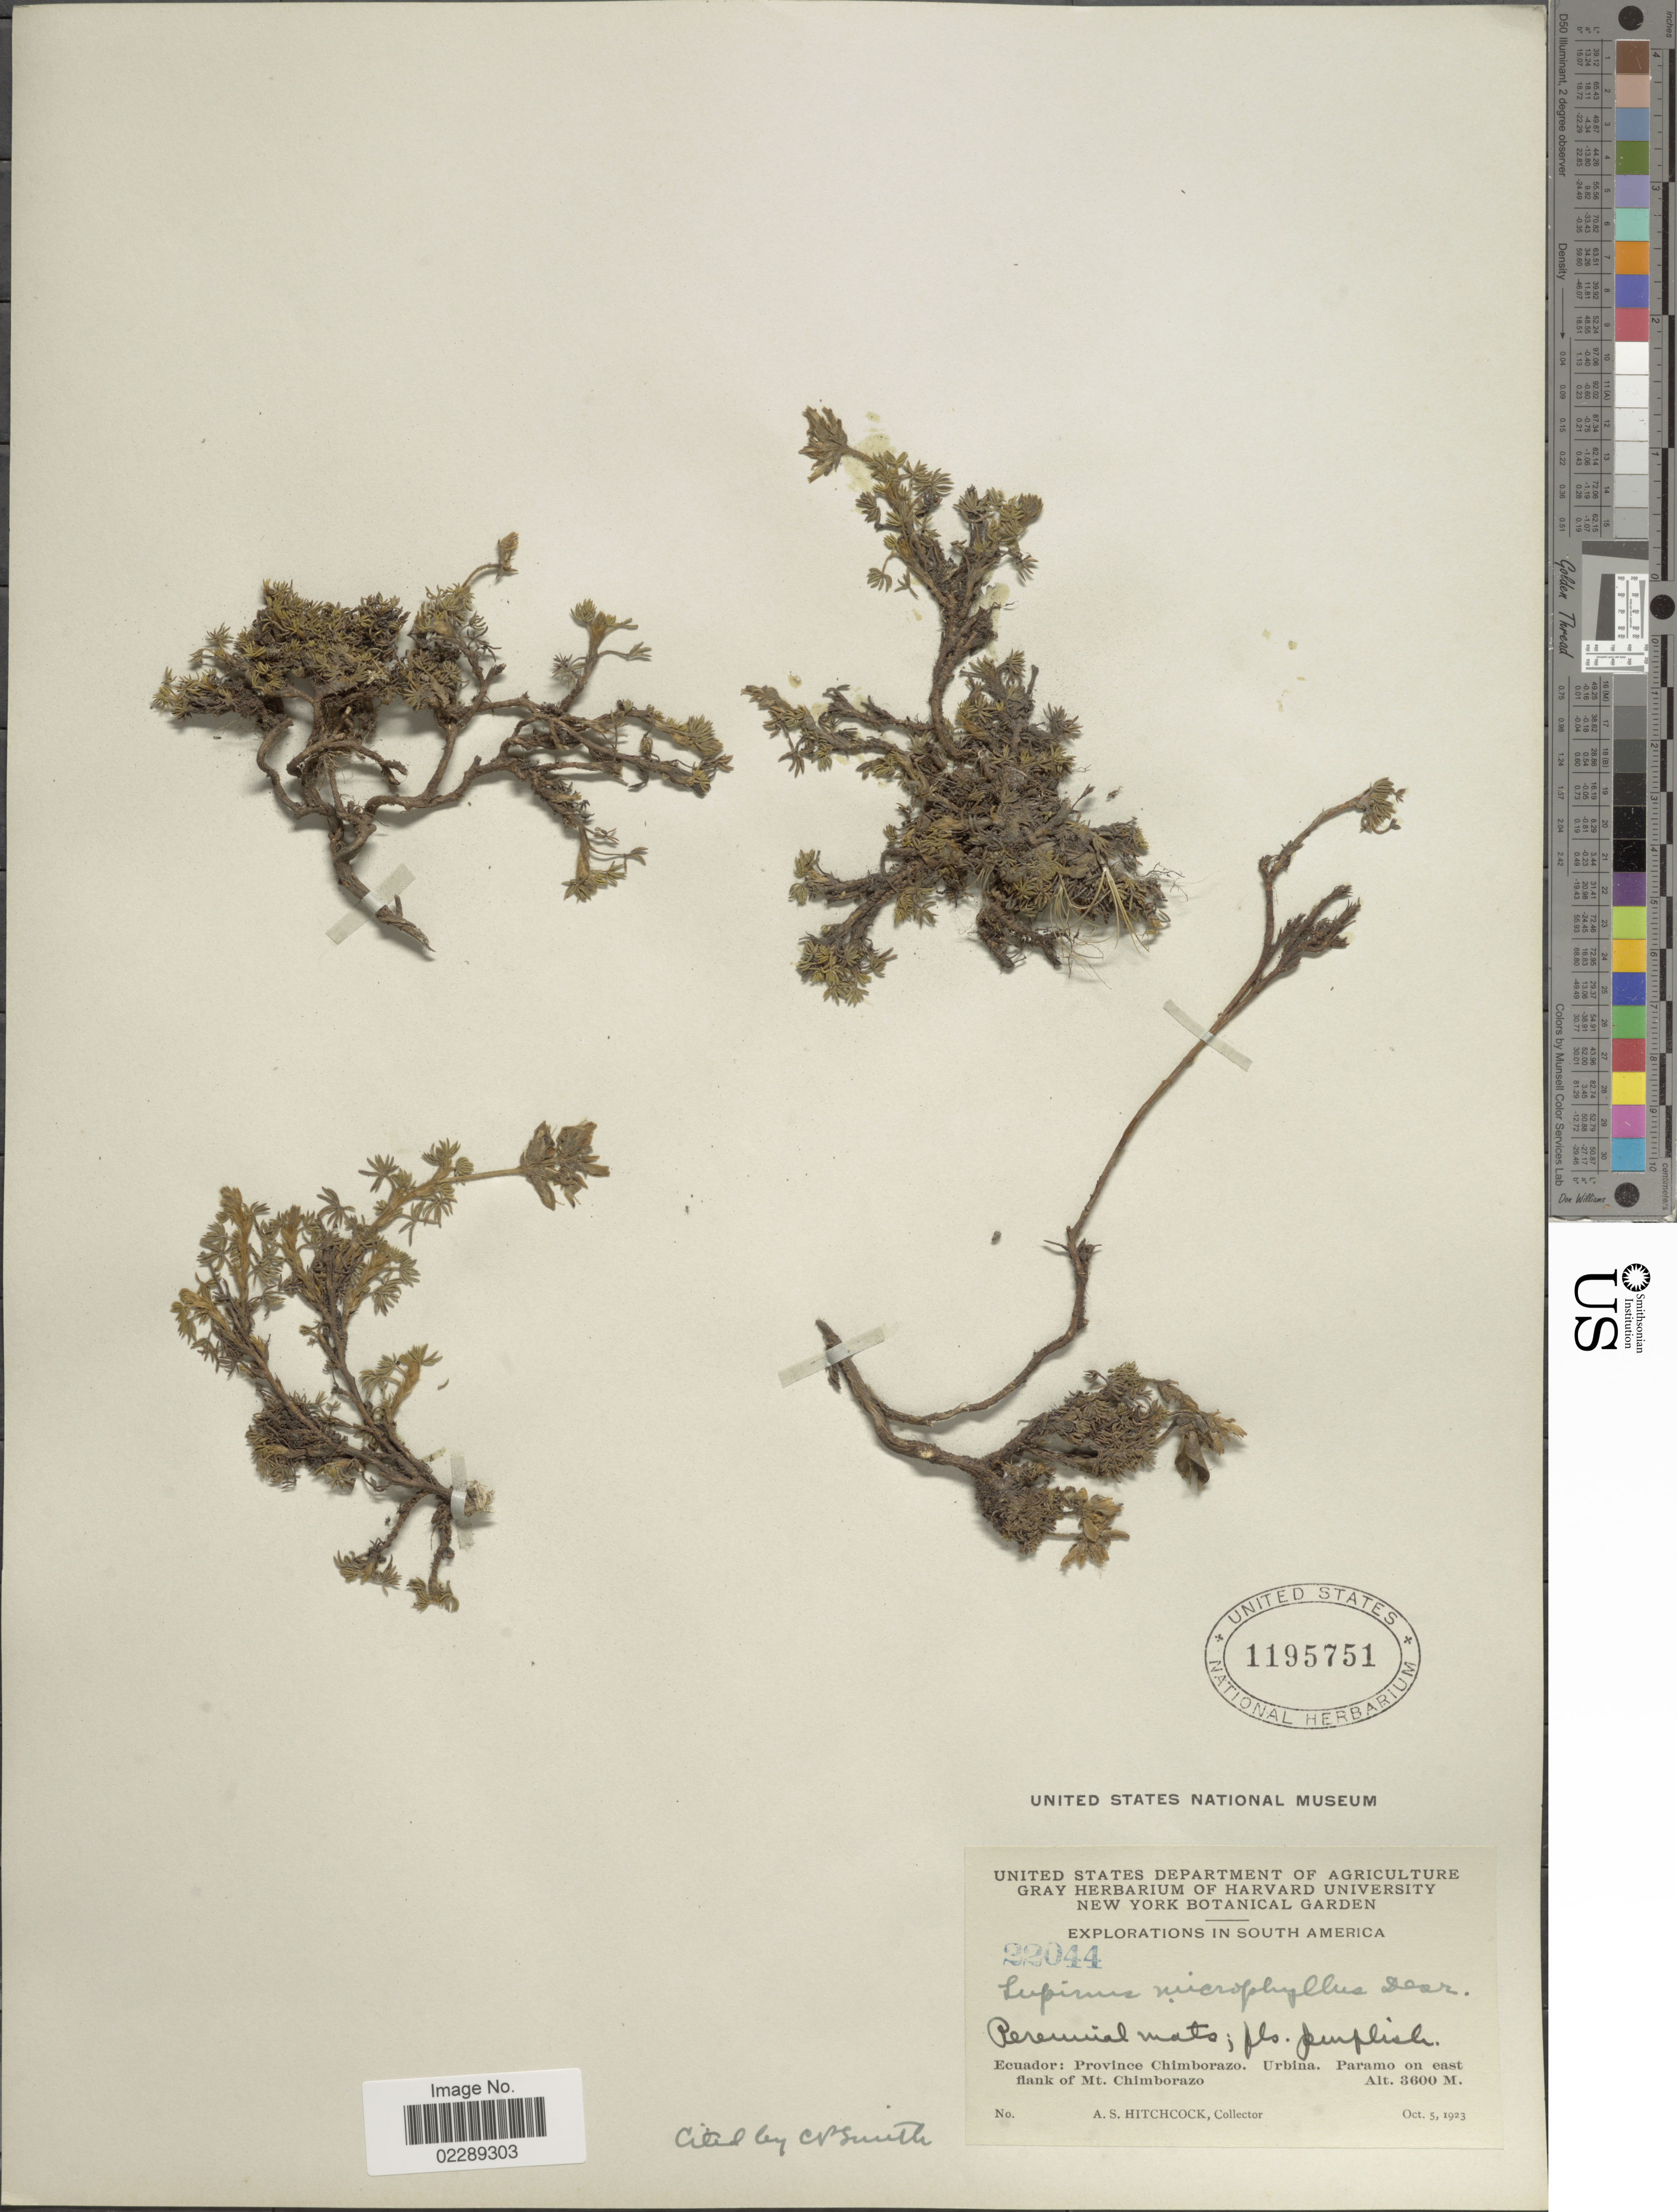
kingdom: Plantae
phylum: Tracheophyta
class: Magnoliopsida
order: Fabales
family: Fabaceae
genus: Lupinus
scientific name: Lupinus microphyllus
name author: Desr.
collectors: A. S. Hitchcock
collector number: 22044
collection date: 1923-10-05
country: Ecuador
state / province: Chimborazo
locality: Ecuador: Province Chimborazo. Urbina. Paramo on east flank of Mt. Chimborazo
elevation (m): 3600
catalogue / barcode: US 1195751